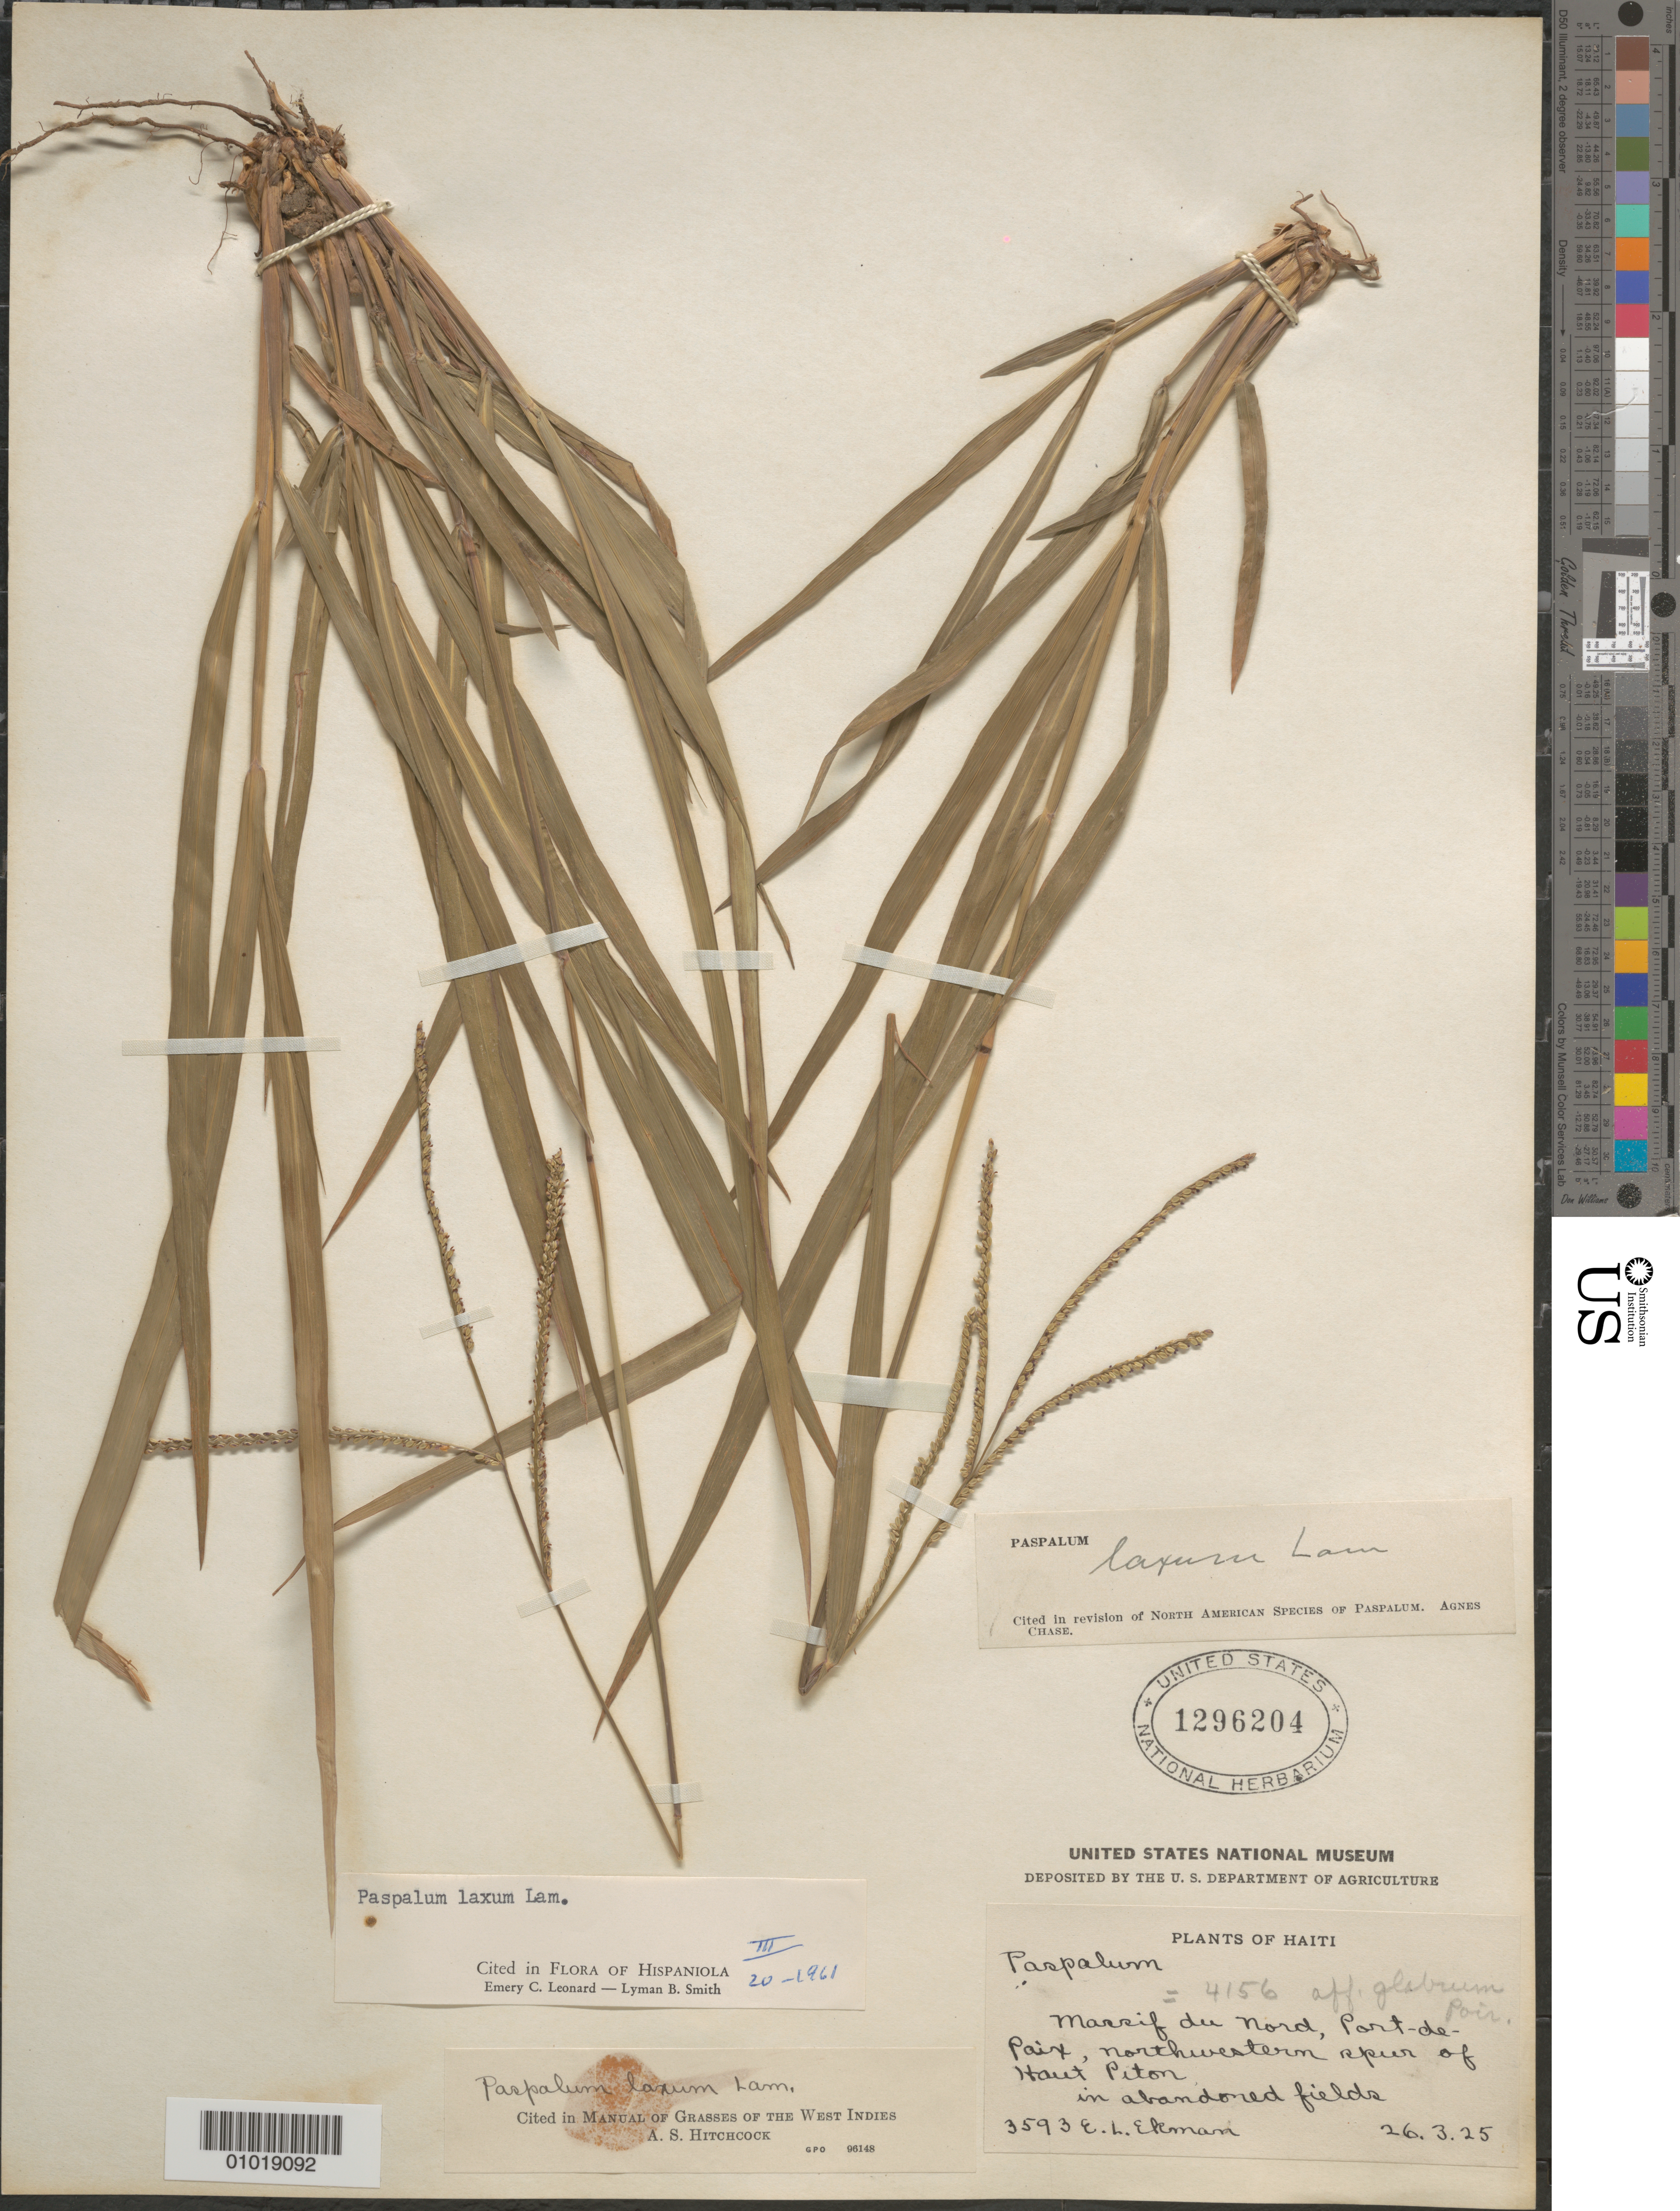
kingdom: Plantae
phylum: Tracheophyta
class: Liliopsida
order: Poales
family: Poaceae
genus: Paspalum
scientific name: Paspalum laxum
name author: Lam.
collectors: E. L. Ekman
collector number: H 3593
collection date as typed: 26 Mar 1925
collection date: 1925-03-26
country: Haiti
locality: Massif du Nord, Port-de-Paix, northwestern spur of Haut Piton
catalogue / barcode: US 1296204